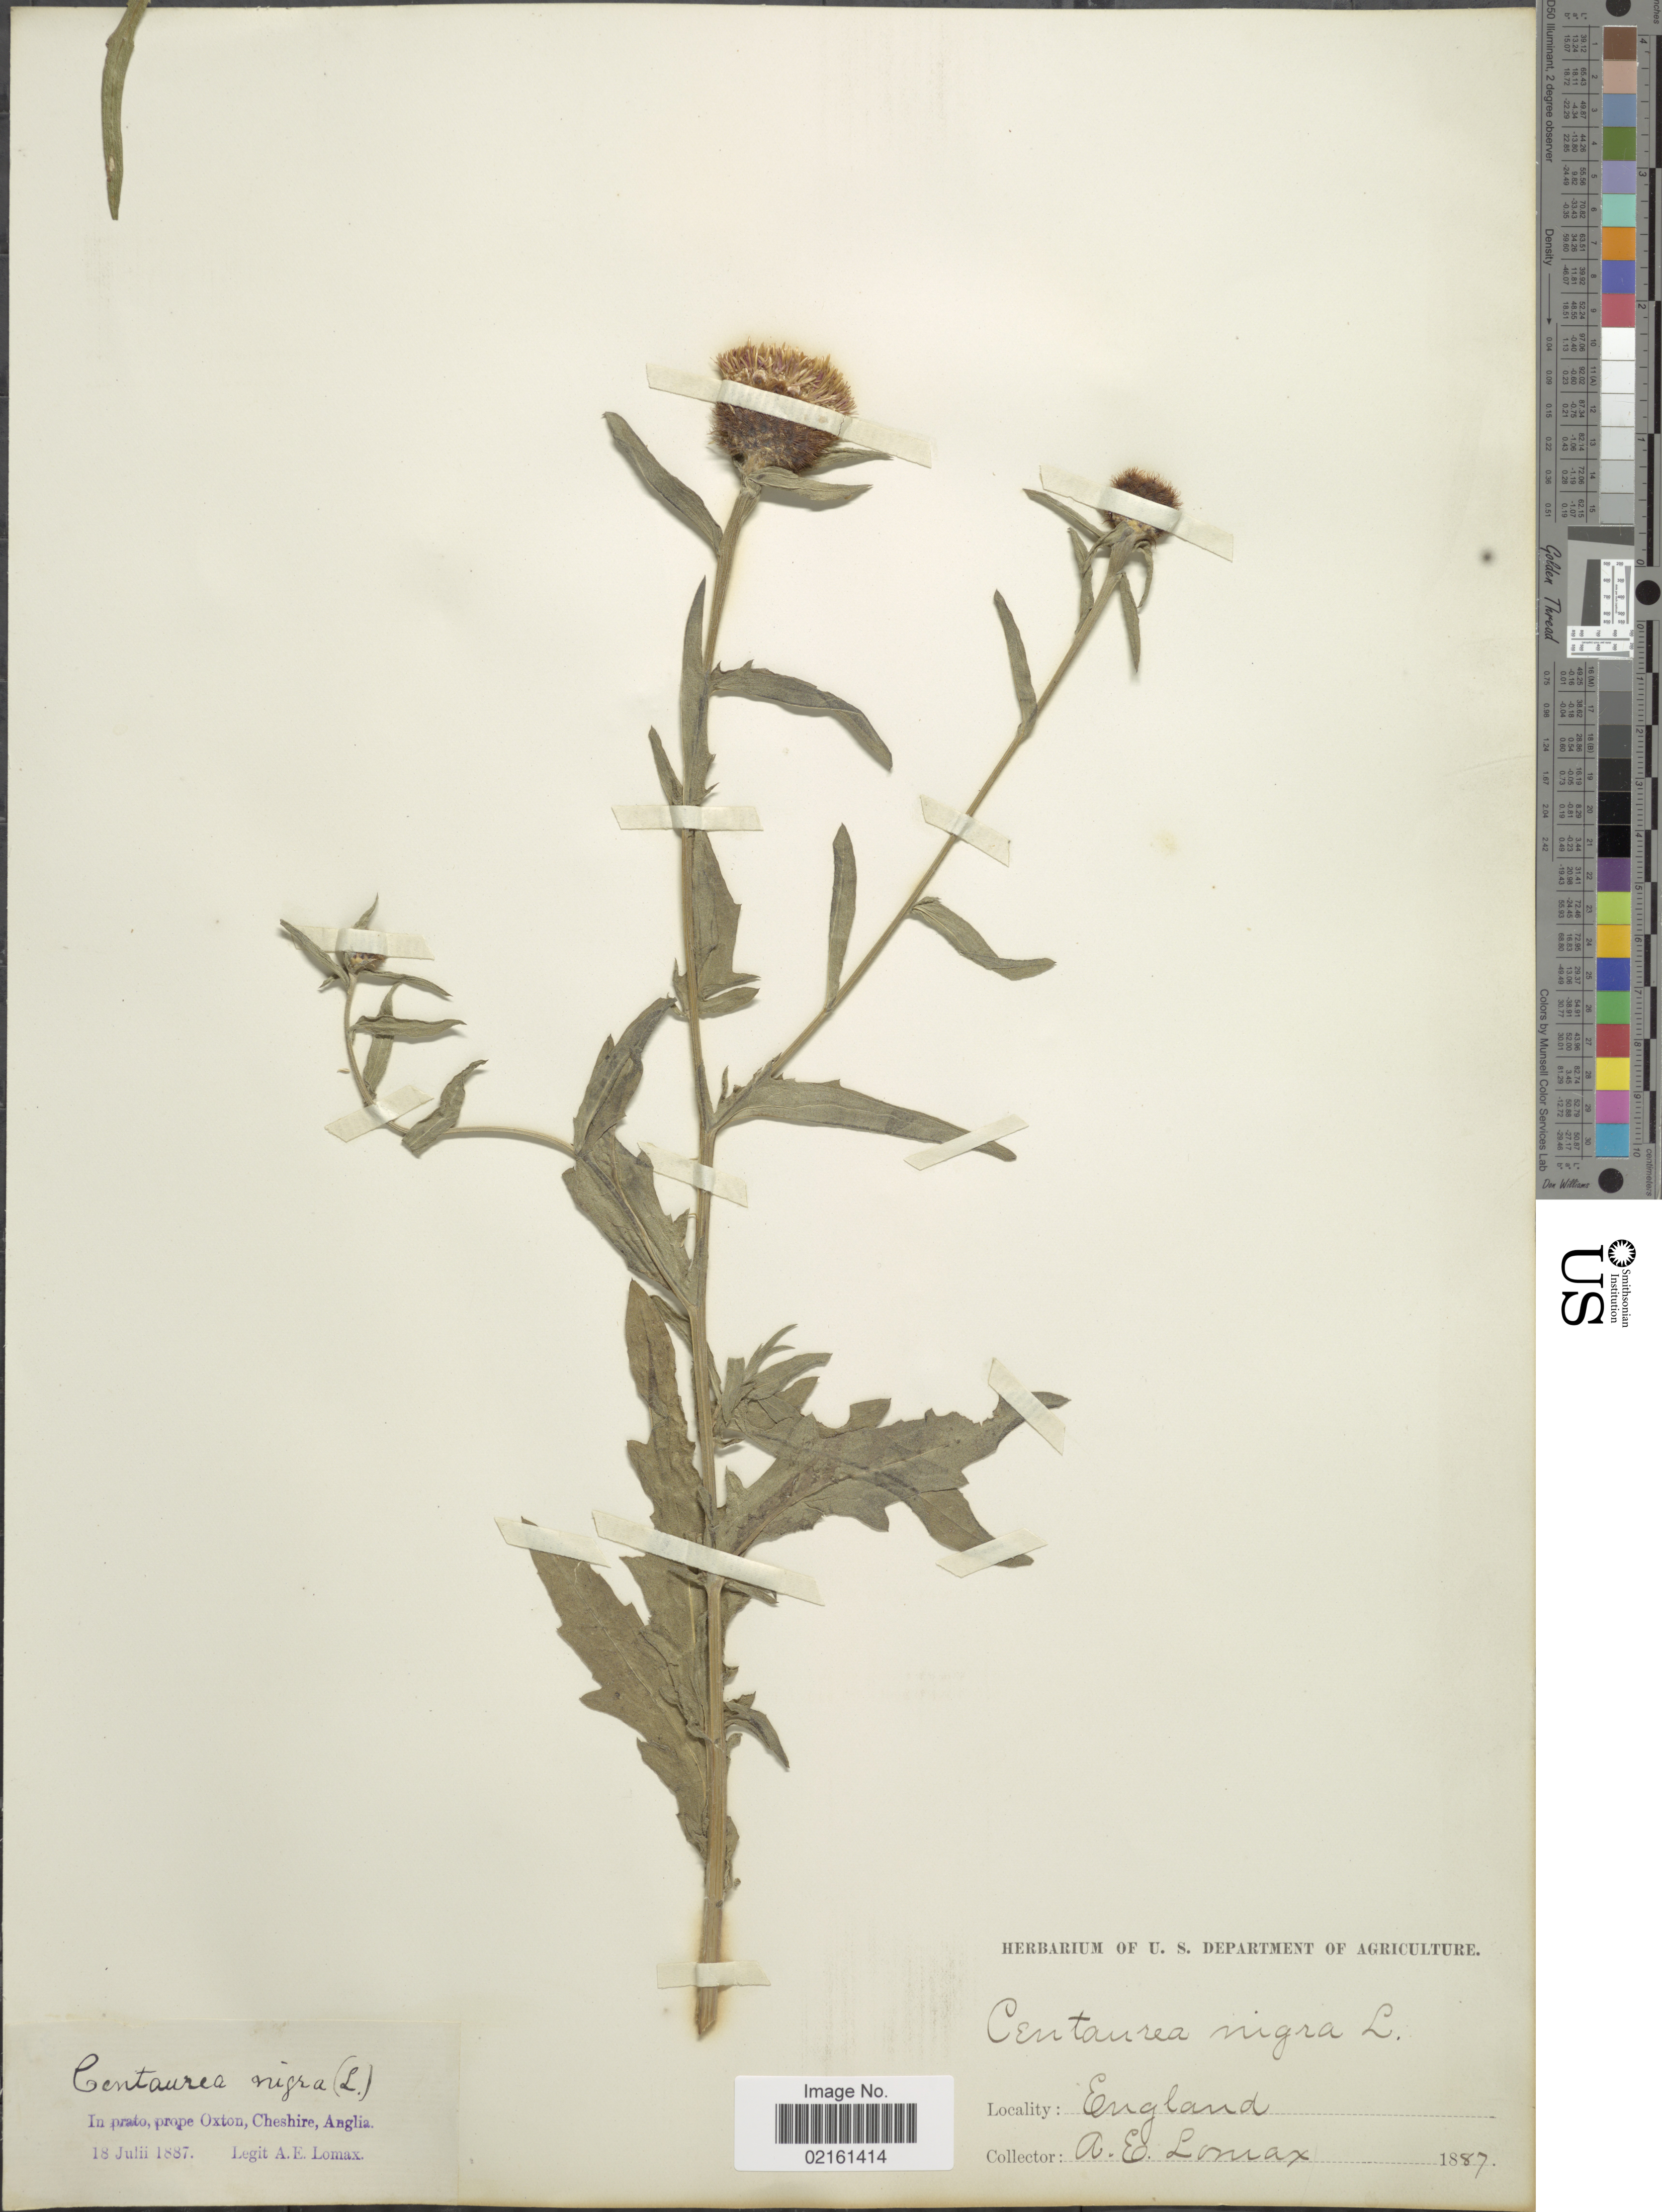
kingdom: Plantae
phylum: Tracheophyta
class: Magnoliopsida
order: Asterales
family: Asteraceae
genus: Centaurea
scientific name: Centaurea nigra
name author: L.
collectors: A. Lomax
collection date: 1887-07-18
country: United Kingdom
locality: England, prope Oxton, Cheshire, Anglia